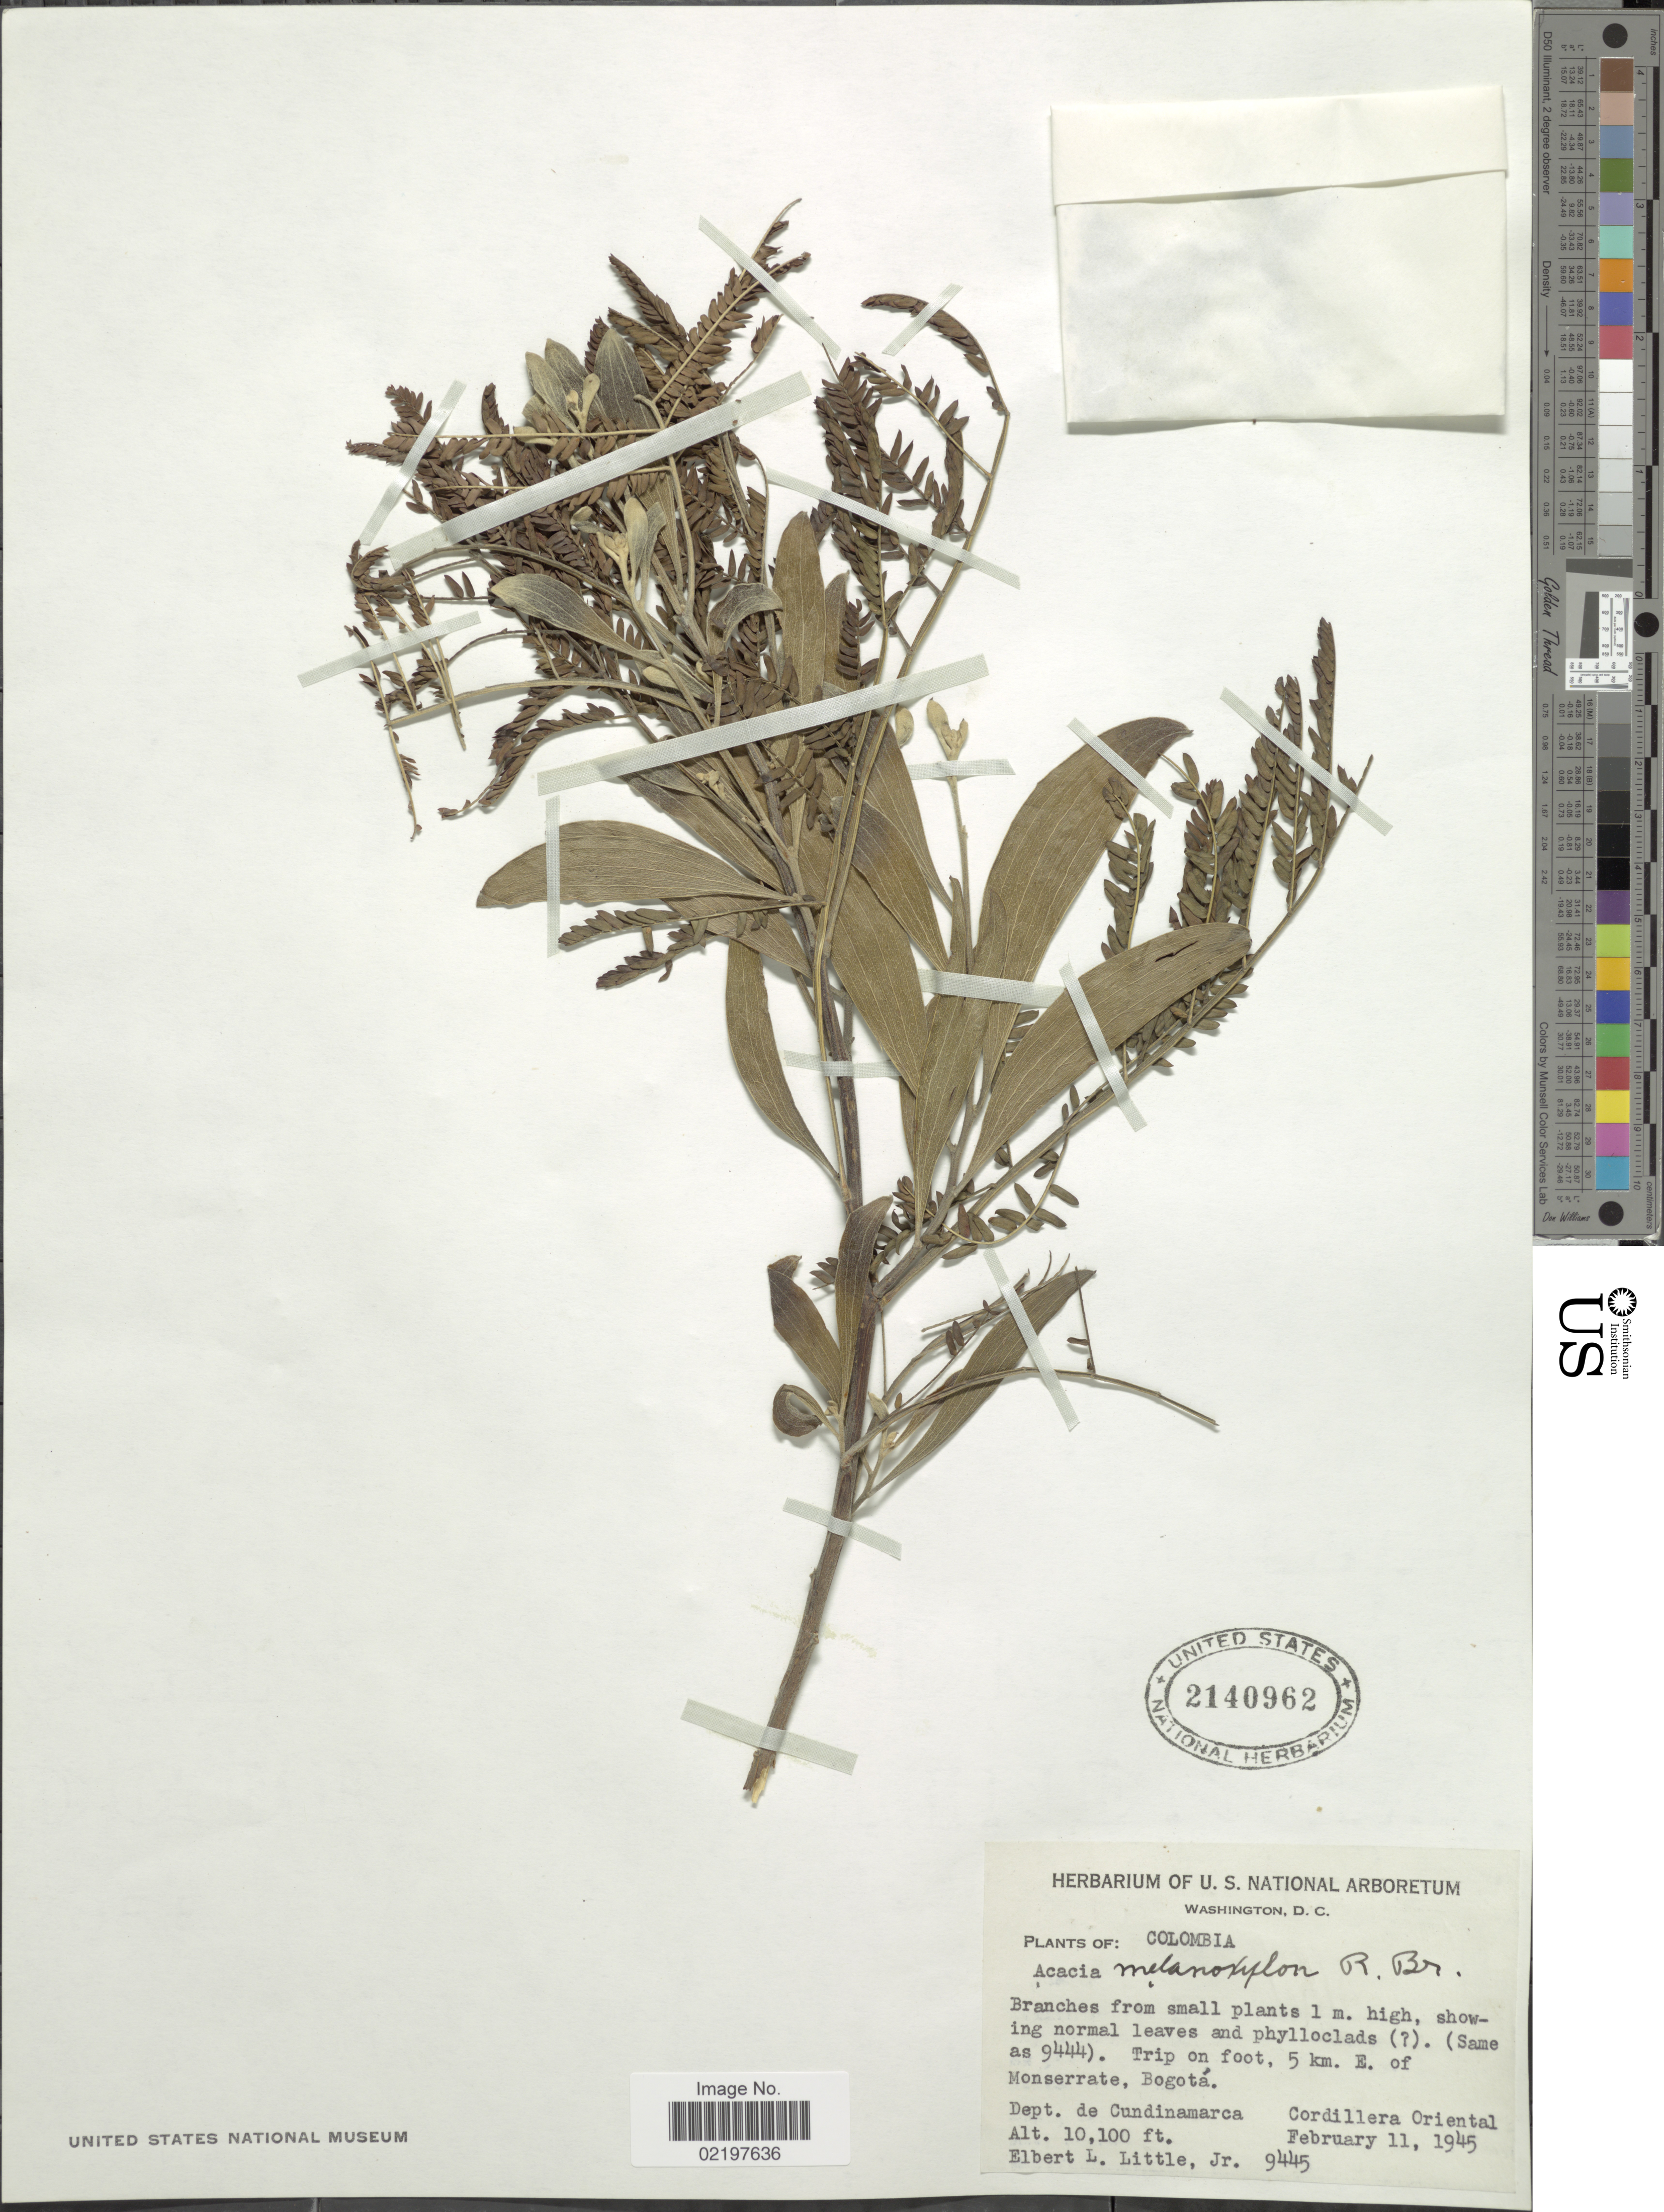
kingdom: Plantae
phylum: Tracheophyta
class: Magnoliopsida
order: Fabales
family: Fabaceae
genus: Acacia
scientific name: Acacia melanoxylon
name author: R. Br.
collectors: E. L. Little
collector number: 9445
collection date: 1945-02-11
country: Colombia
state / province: Cundinamarca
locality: Trip on foot, 5 km. E. of Monserrate, Bogota, Dept. de Cundinamarca, Cordillera Oriental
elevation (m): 3078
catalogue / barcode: US 2140962